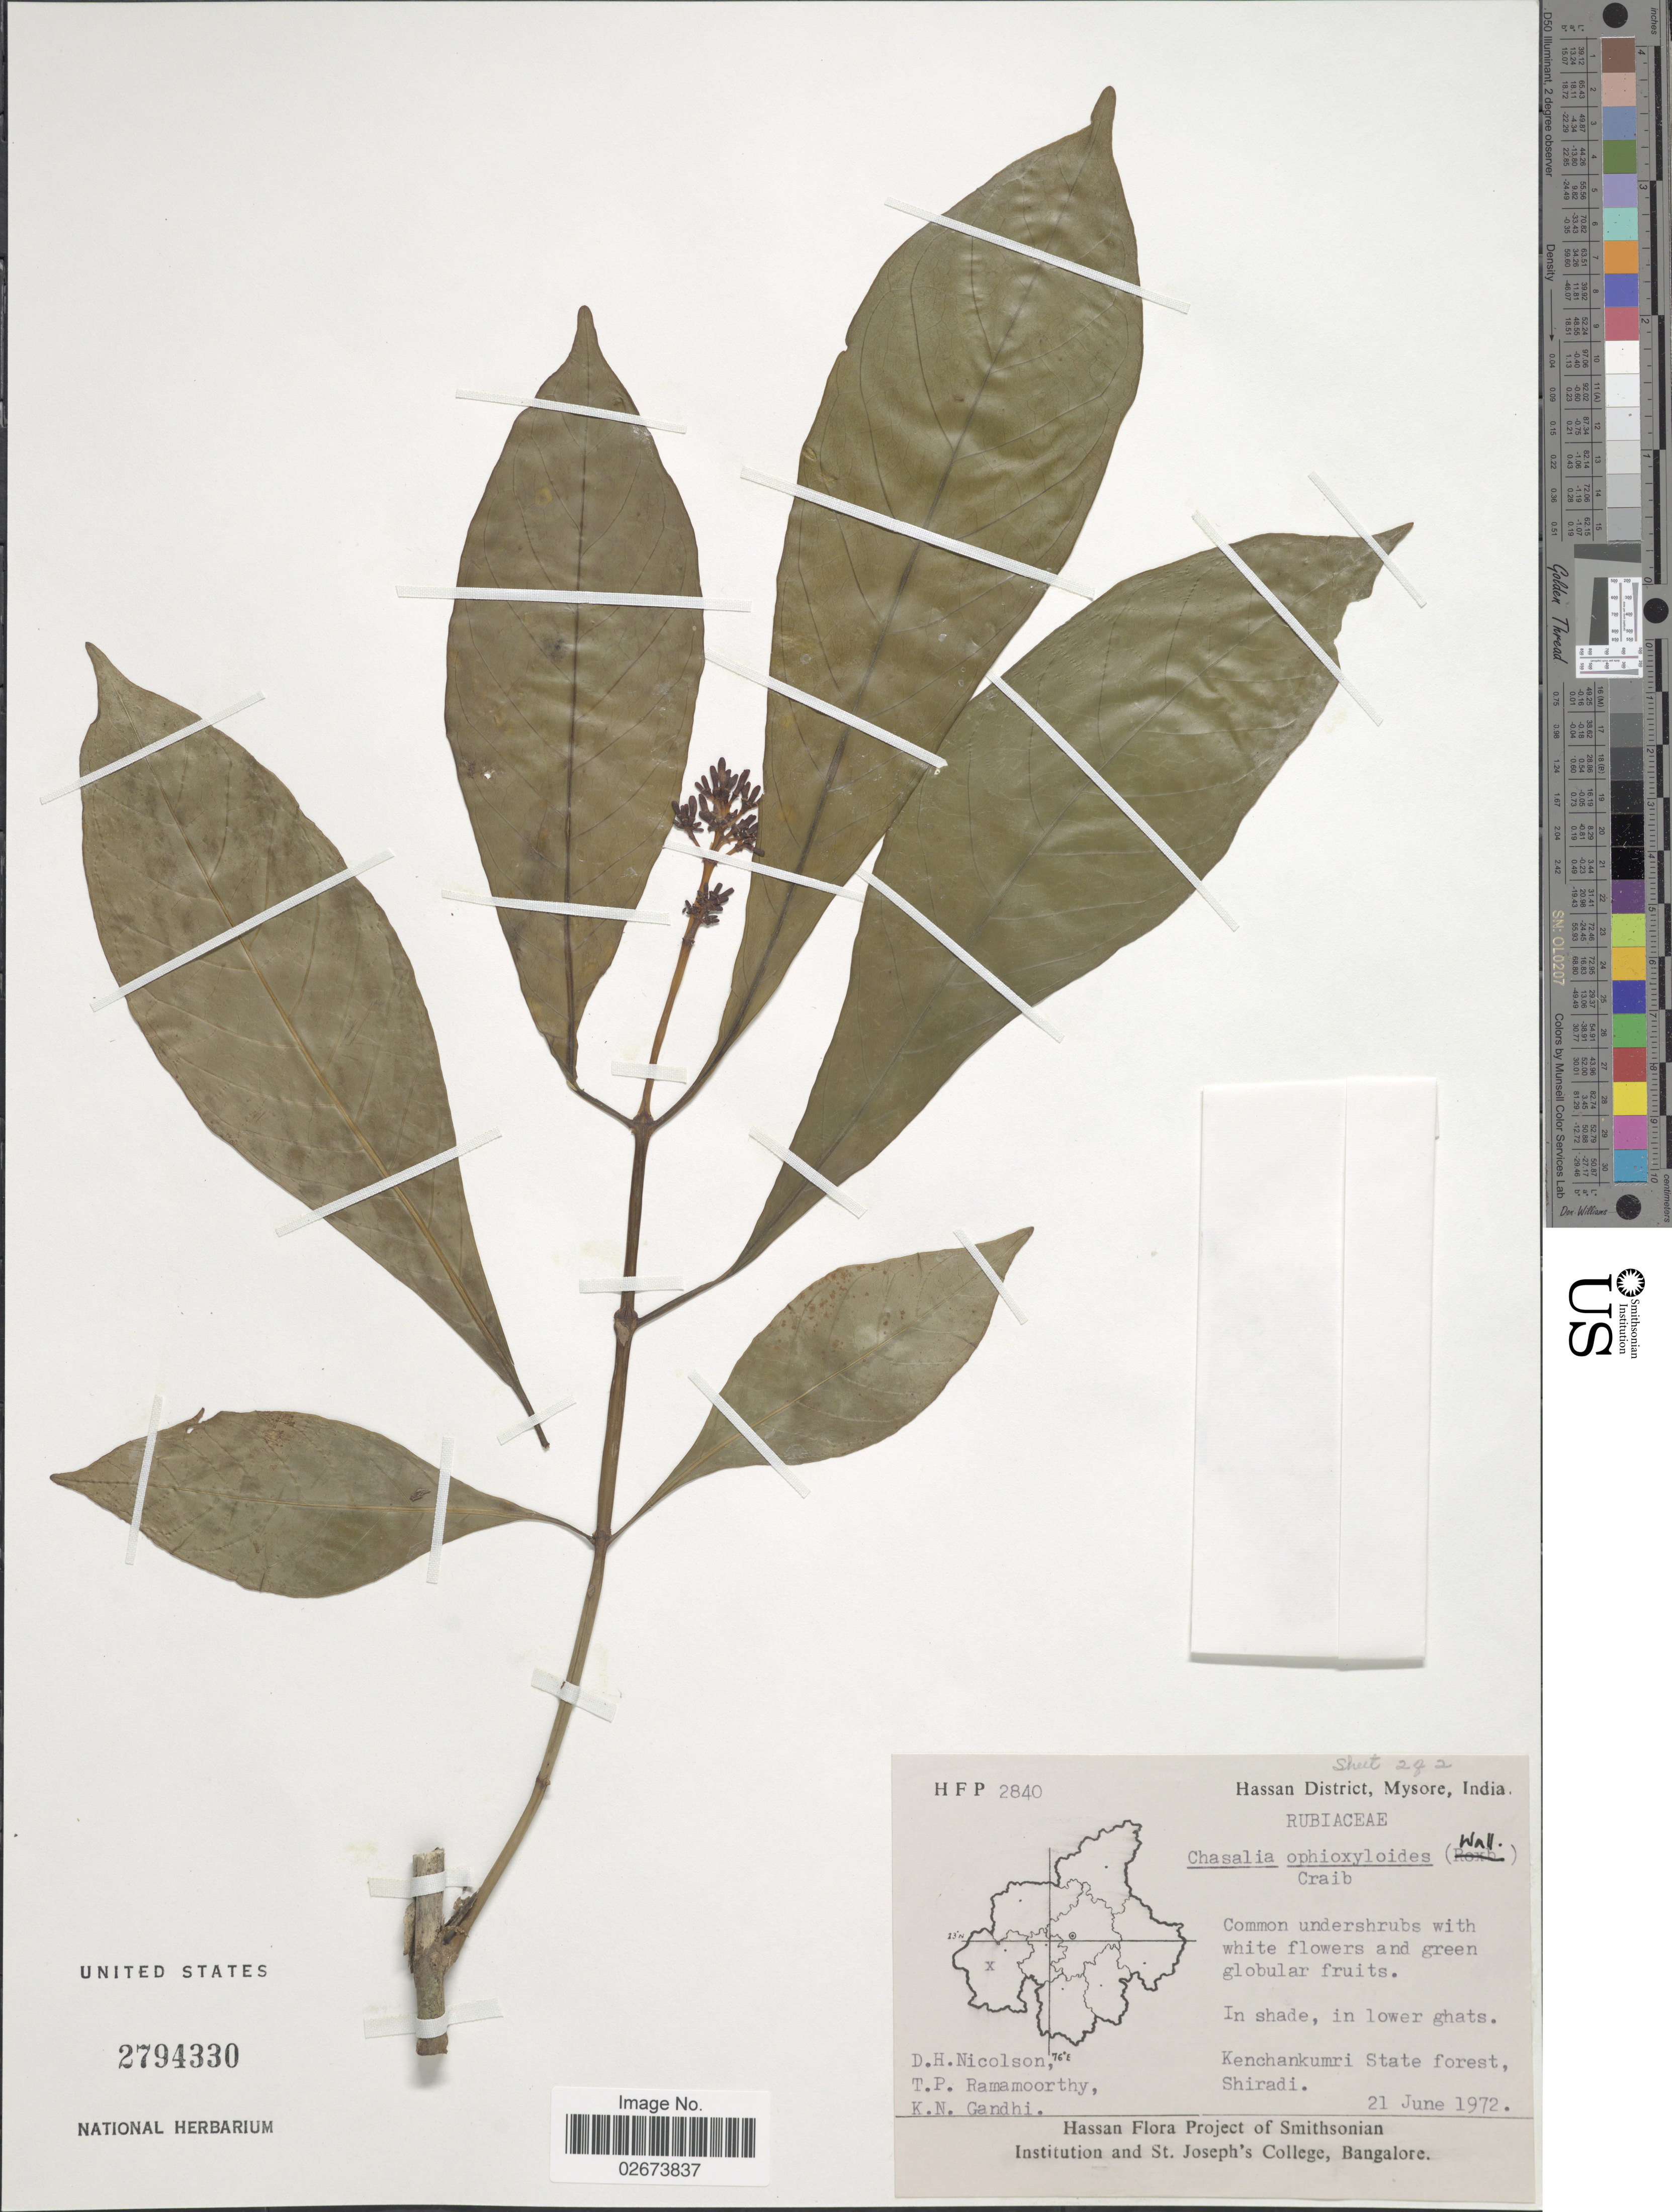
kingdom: Plantae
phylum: Tracheophyta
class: Magnoliopsida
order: Gentianales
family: Rubiaceae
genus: Chassalia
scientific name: Chassalia ophioxyloides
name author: (Wall.) Craib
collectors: D. H. Nicolson, T. P. Ramamoorthy & K. N. Gandhi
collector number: HFP 2840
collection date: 1972-06-21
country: India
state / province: Karnataka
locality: Hassan District, Mysore, in shade, in lower ghats, Kenchankumri State forest, Shiradi.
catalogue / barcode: US 2794330